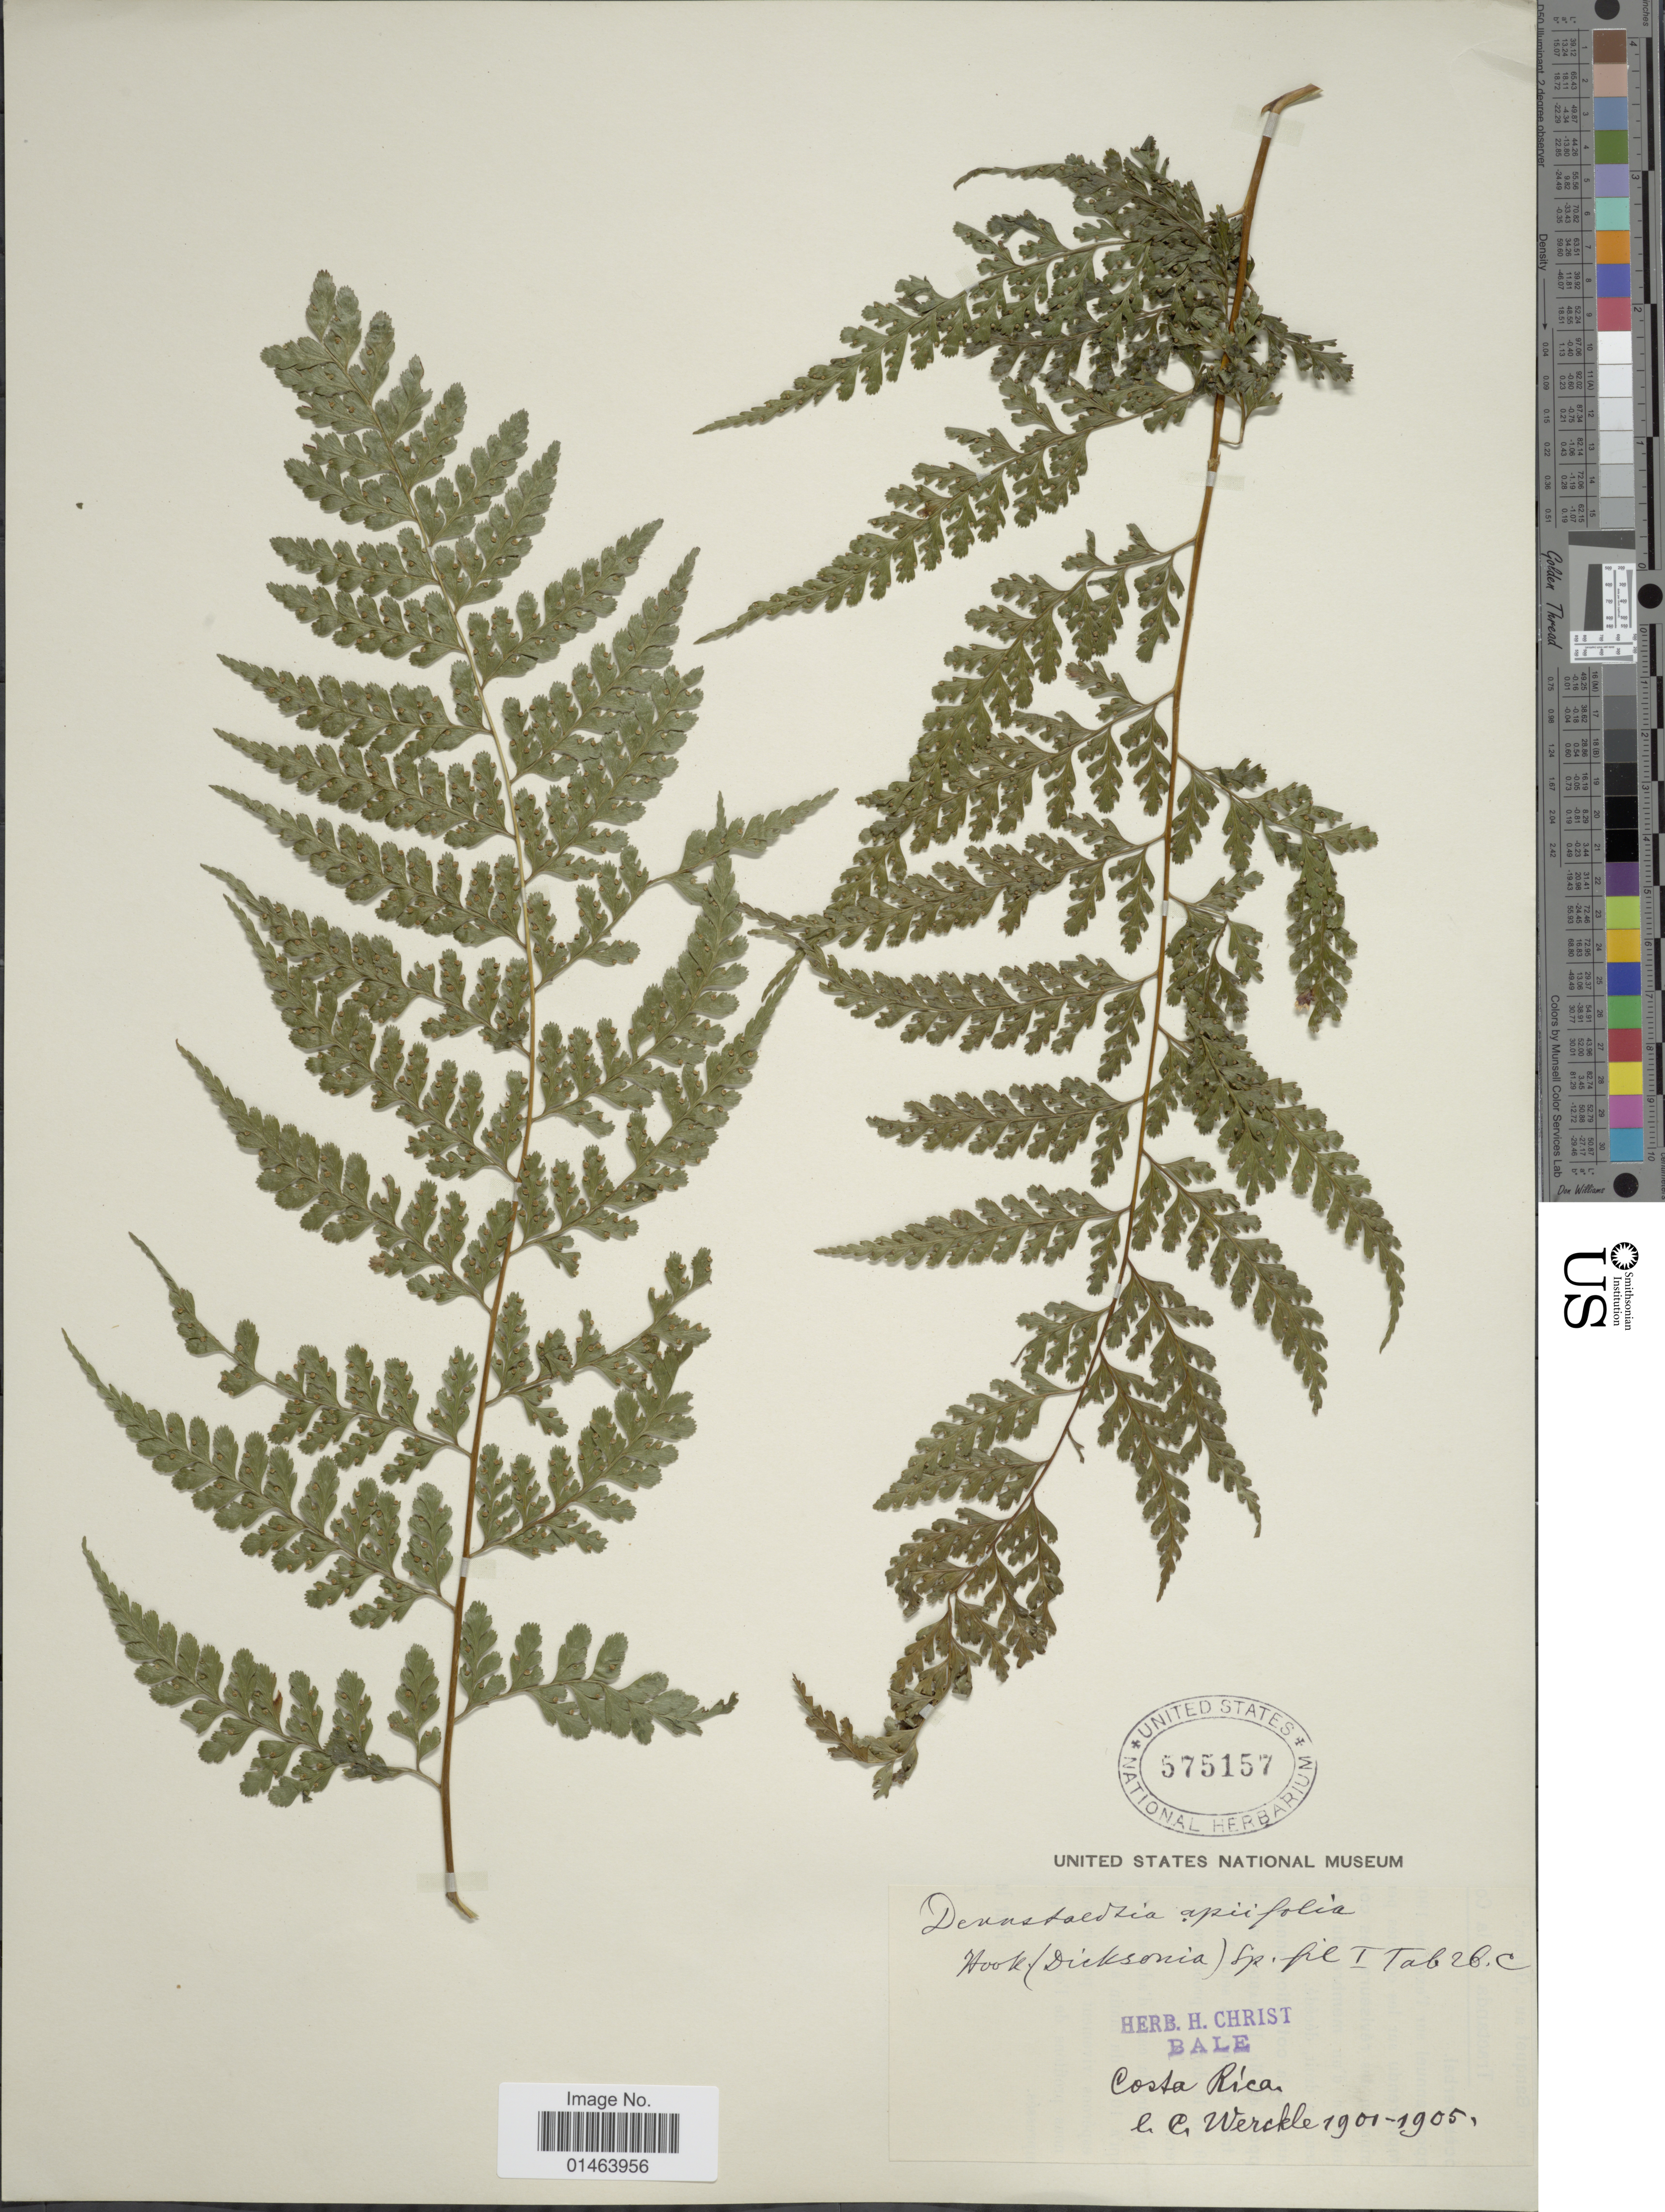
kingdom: Plantae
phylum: Tracheophyta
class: Polypodiopsida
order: Polypodiales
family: Dennstaedtiaceae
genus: Dennstaedtia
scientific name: Dennstaedtia bipinnata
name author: (Cav.) Maxon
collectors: C. C Wercklé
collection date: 1901/1905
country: Costa Rica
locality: Costa Rica.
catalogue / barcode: US 575157